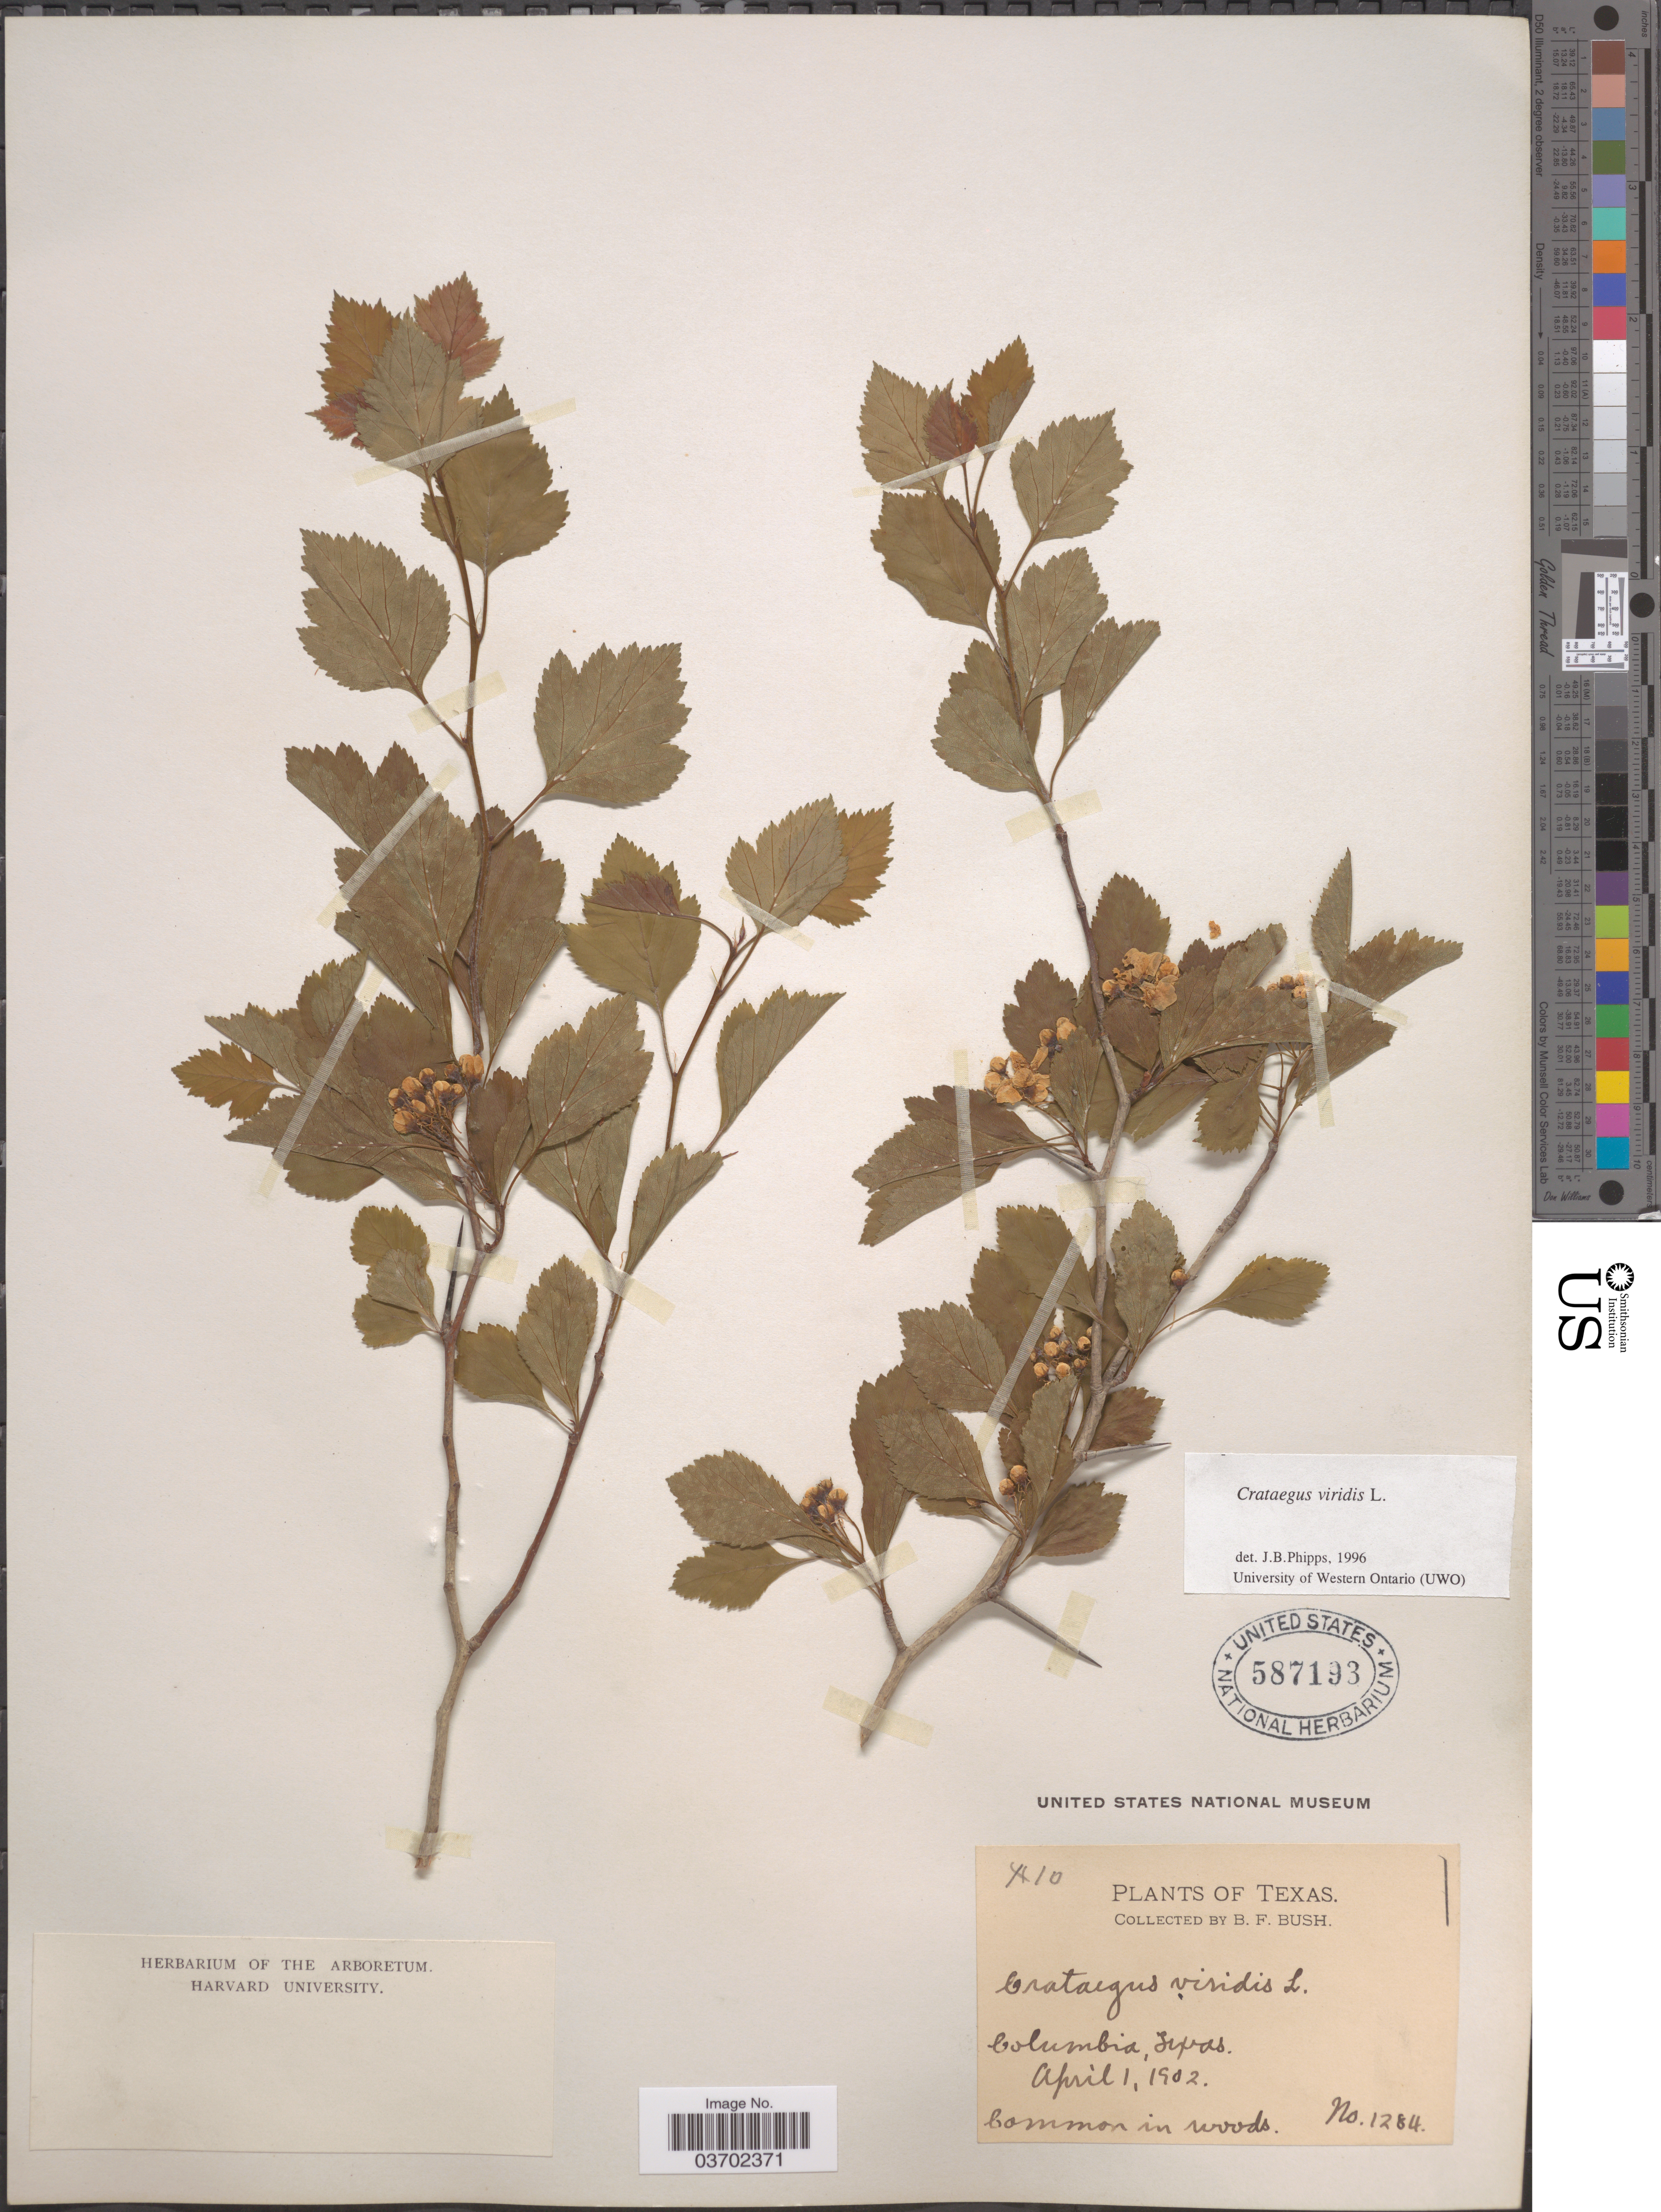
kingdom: Plantae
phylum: Tracheophyta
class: Magnoliopsida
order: Rosales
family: Rosaceae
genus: Crataegus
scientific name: Crataegus viridis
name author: L.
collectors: B. F. Bush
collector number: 1284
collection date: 1902-04-01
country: United States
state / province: Texas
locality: Columbia.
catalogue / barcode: US 587193